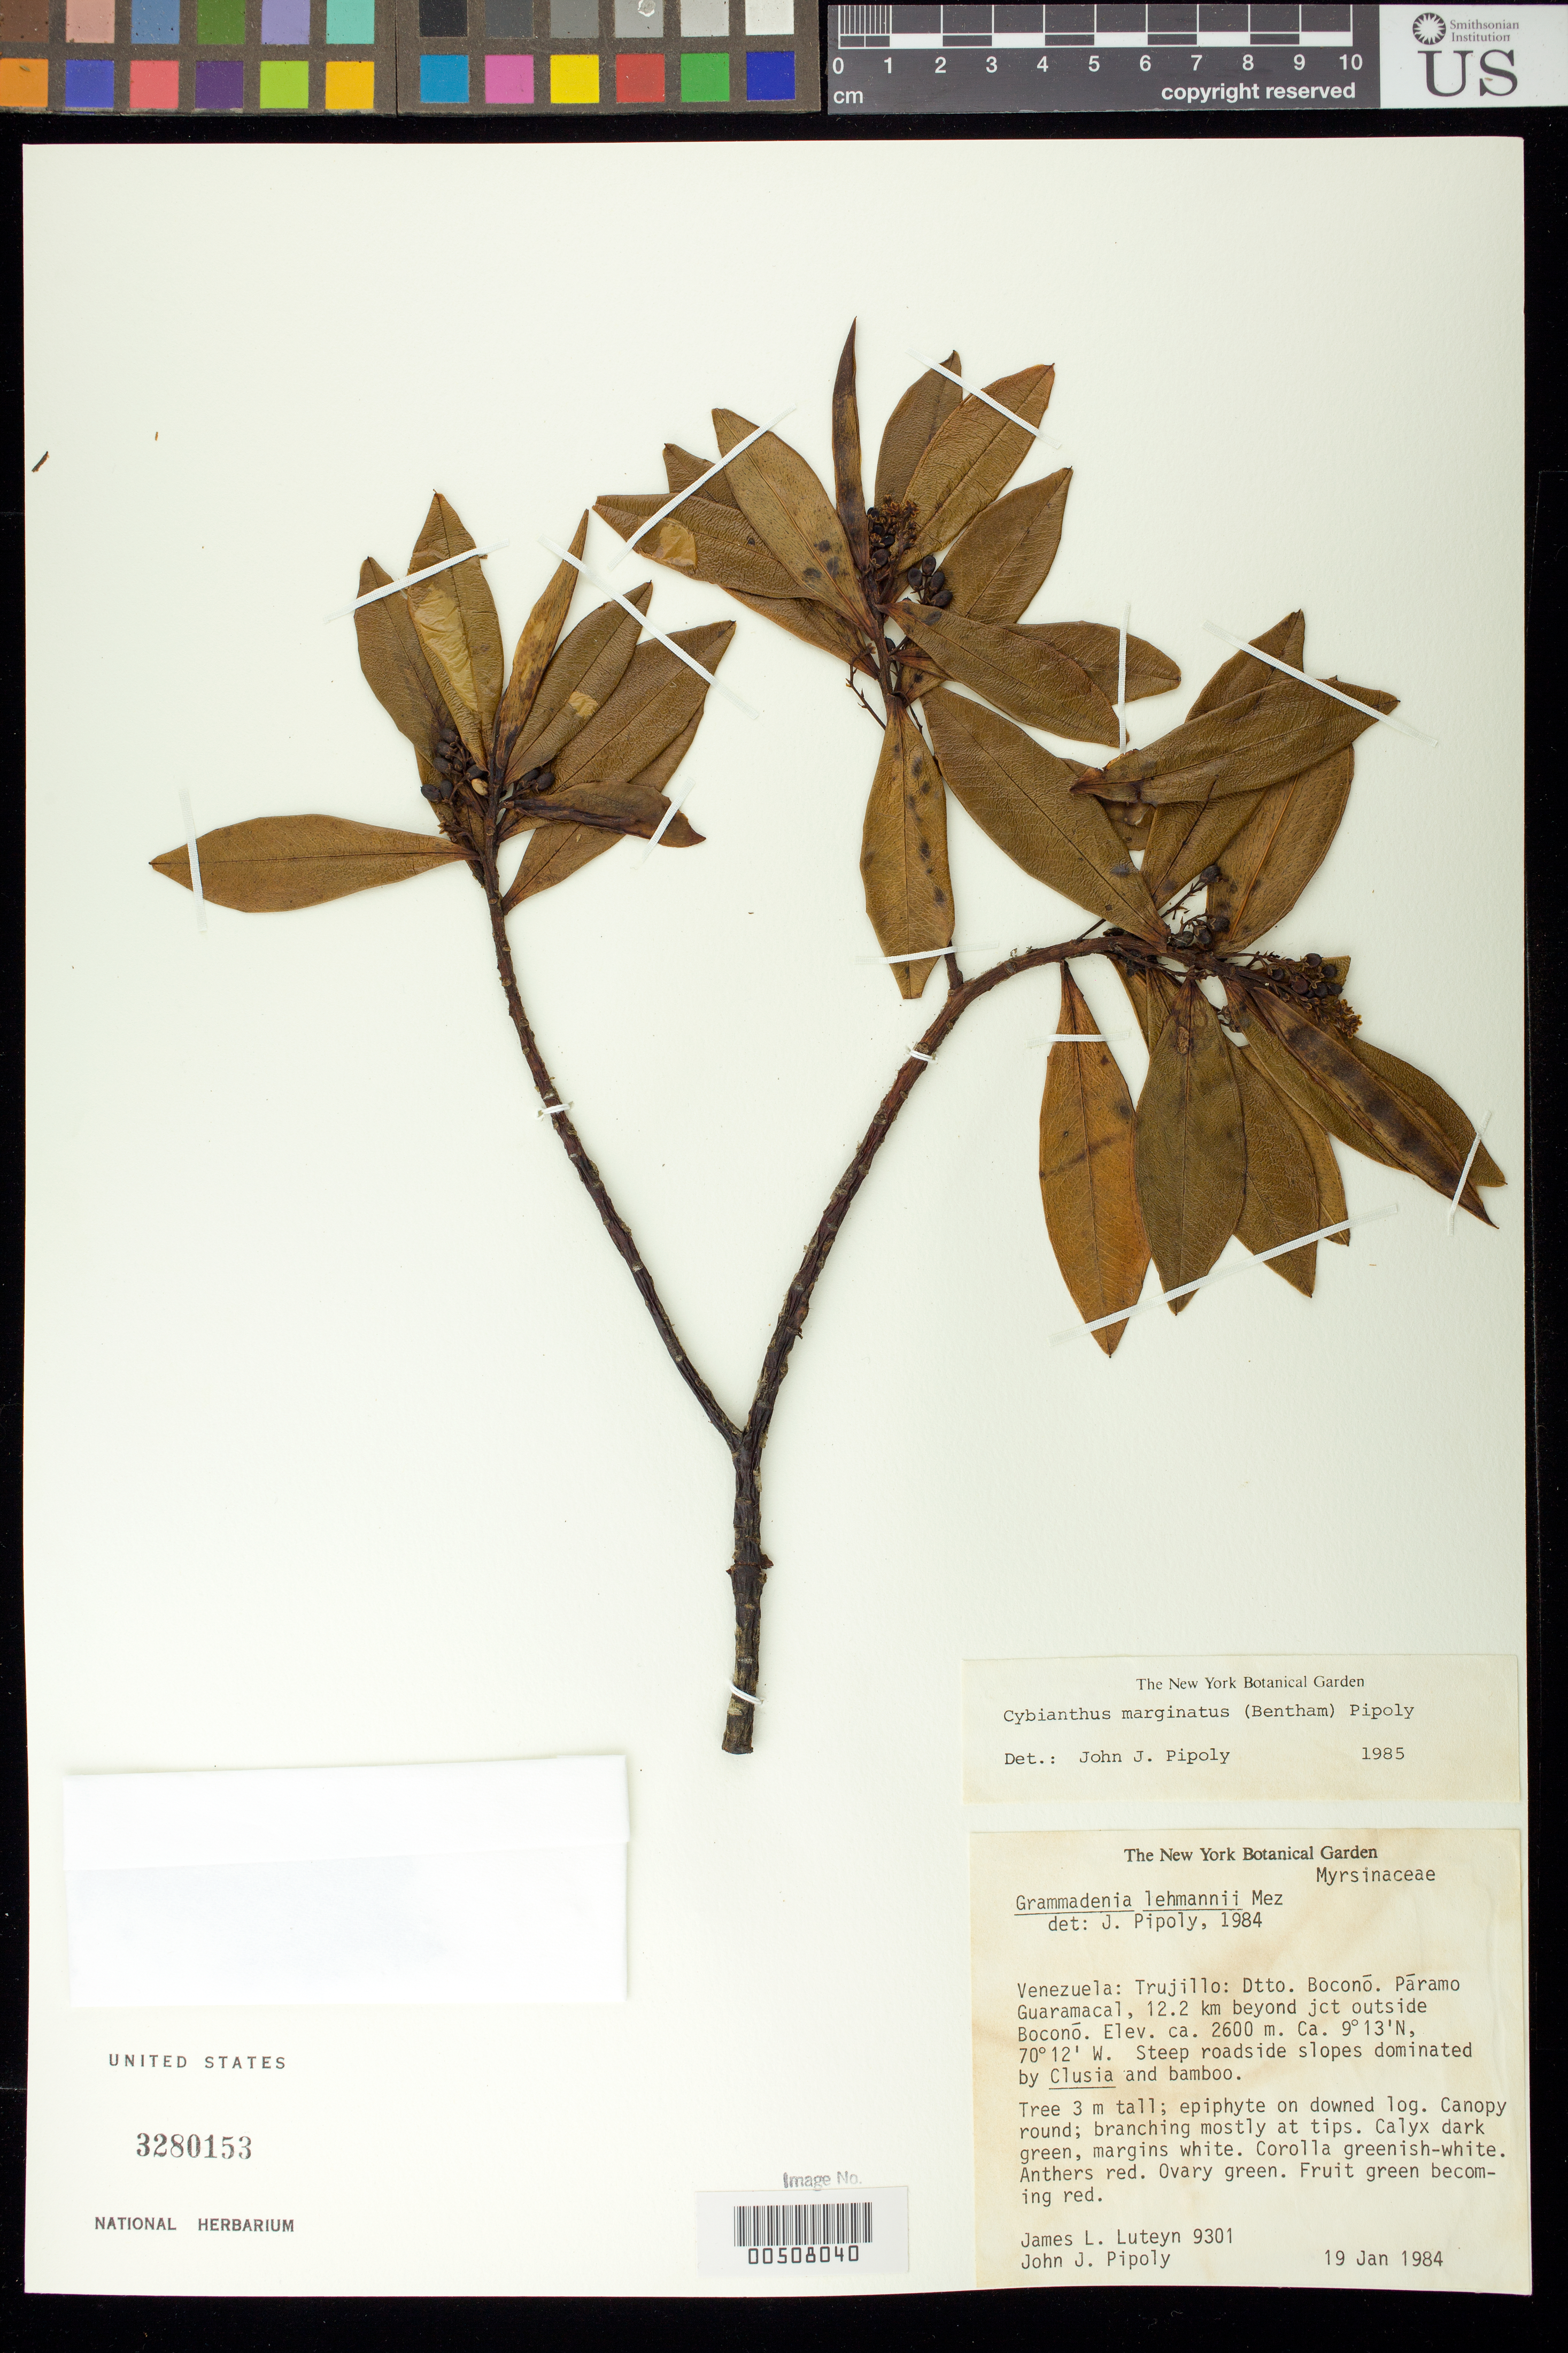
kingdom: Plantae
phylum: Tracheophyta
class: Magnoliopsida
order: Ericales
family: Primulaceae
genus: Cybianthus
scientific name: Cybianthus marginatus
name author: (Benth.) Pipoly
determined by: Pipoly, J. J., III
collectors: J. L. Luteyn & J. J. Pipoly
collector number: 9301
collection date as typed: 19 Jan 1984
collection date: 1984-01-19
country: Venezuela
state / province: Trujillo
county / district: Boconó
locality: Páramo de Guaramacal, 12.2 km beyond jct outside of Boconó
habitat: Steep roadside slopes dominated by Clusia and bamboo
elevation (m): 2600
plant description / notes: NY, US, VEN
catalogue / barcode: US 3280153